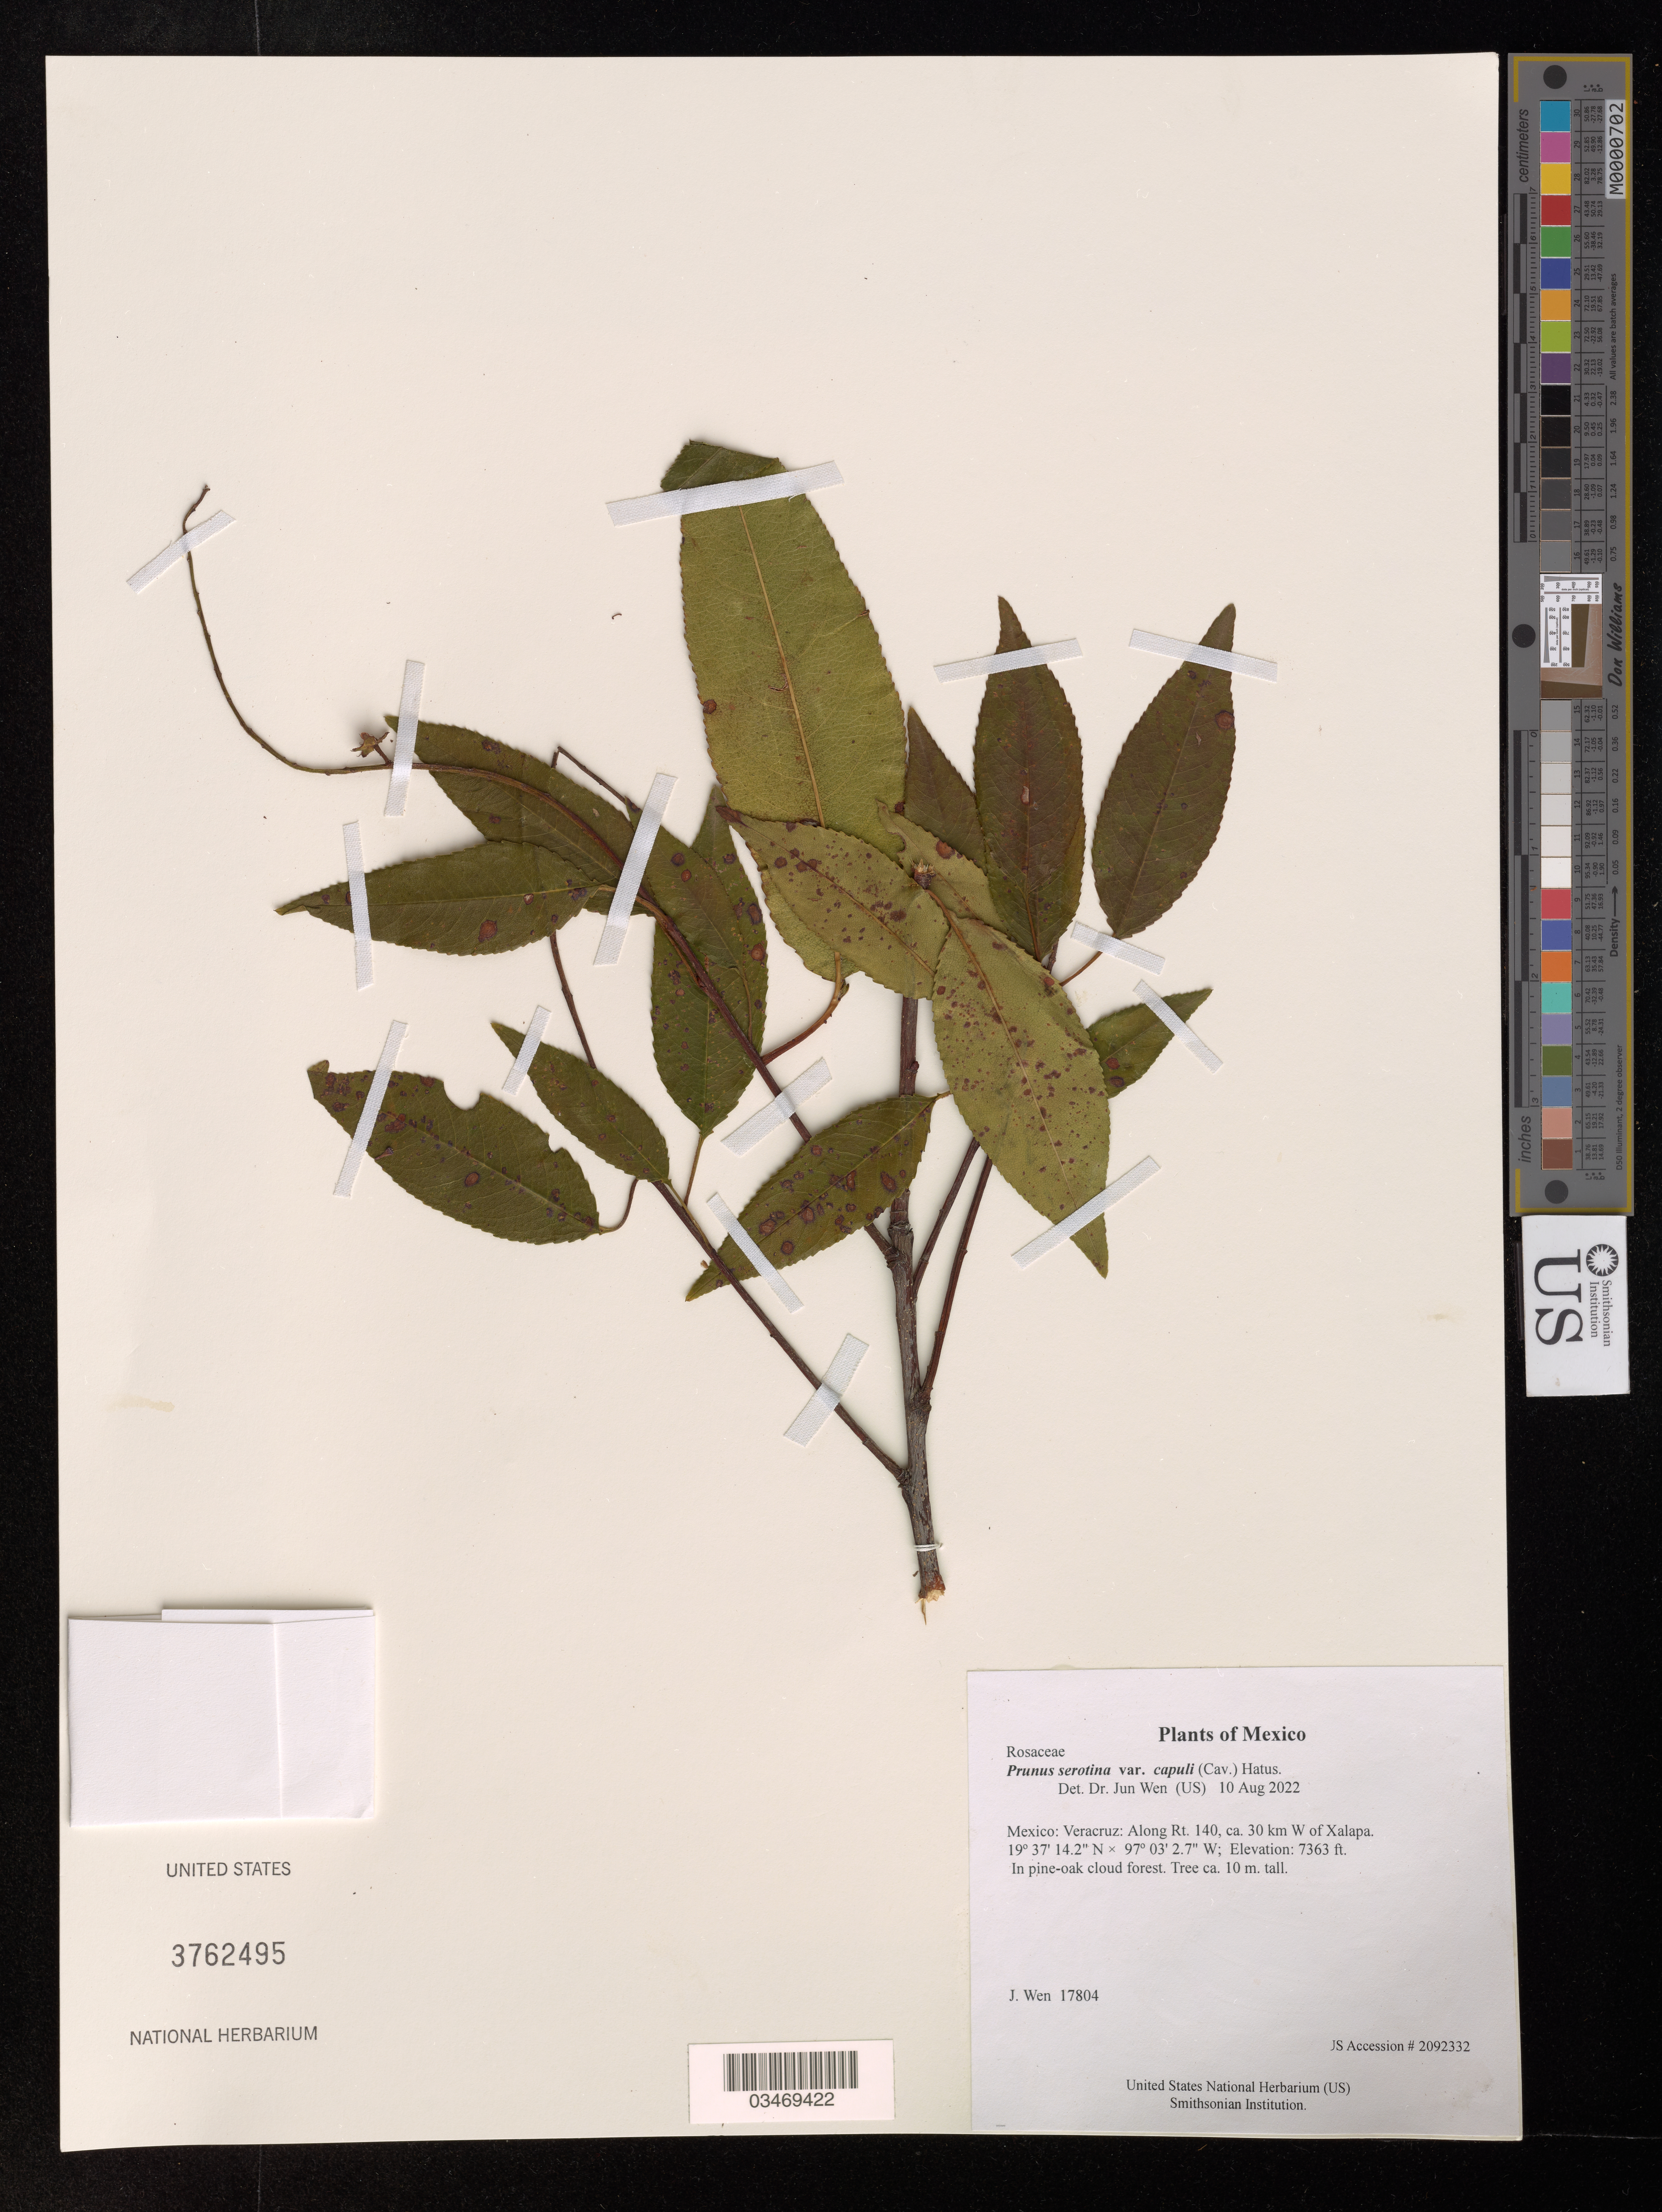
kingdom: Plantae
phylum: Tracheophyta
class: Magnoliopsida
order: Rosales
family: Rosaceae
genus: Prunus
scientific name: Prunus serotina var. salicifolia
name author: (Kunth) Koehne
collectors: J. Wen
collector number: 17804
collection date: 2022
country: Mexico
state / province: Veracruz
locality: Along Rt. 140, ca. 30 km W of Xalapa.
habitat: In pine-oak cloud forest.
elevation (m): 2244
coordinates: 19 37.237 N, 97 03.045 W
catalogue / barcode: US 3762495